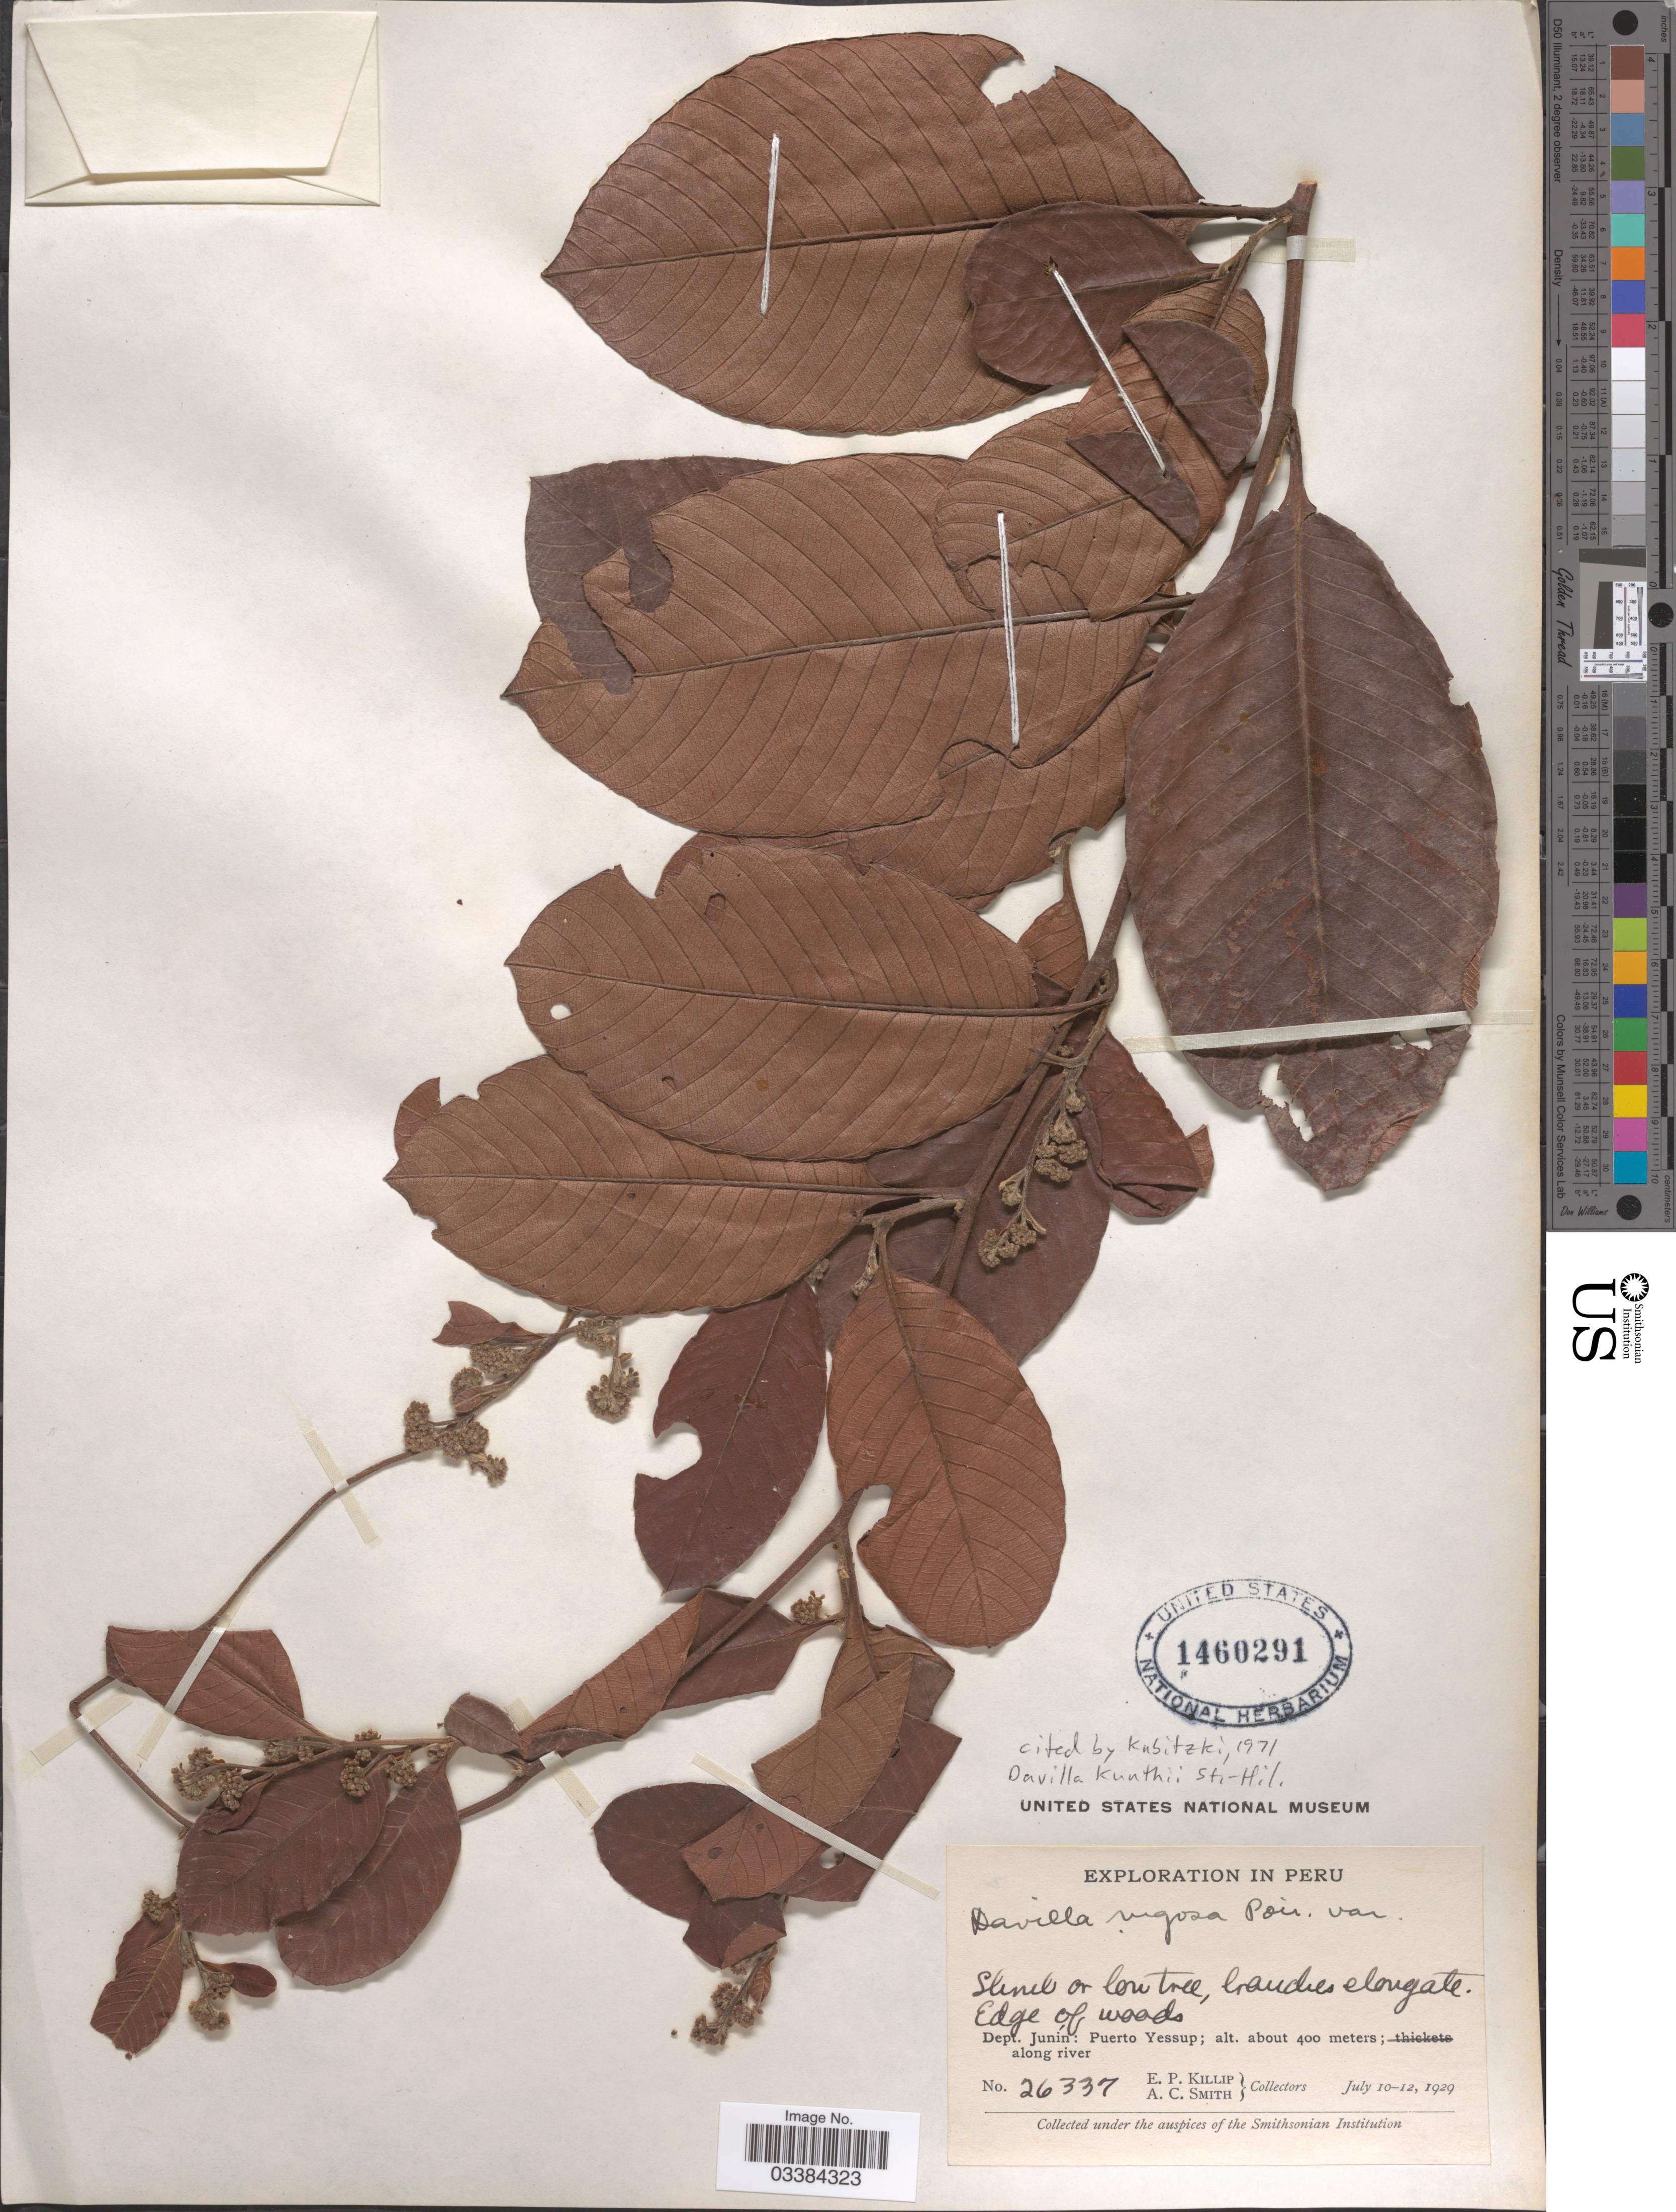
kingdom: Plantae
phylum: Tracheophyta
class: Magnoliopsida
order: Dilleniales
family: Dilleniaceae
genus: Davilla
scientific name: Davilla kunthii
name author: A. St.-Hil.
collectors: E. P. Killip & A. C. Smith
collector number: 26337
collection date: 1929-07-10/1929-07-12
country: Peru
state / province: Junín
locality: Dept. Junín: Puerto Yessup; along river.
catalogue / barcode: US 1460291